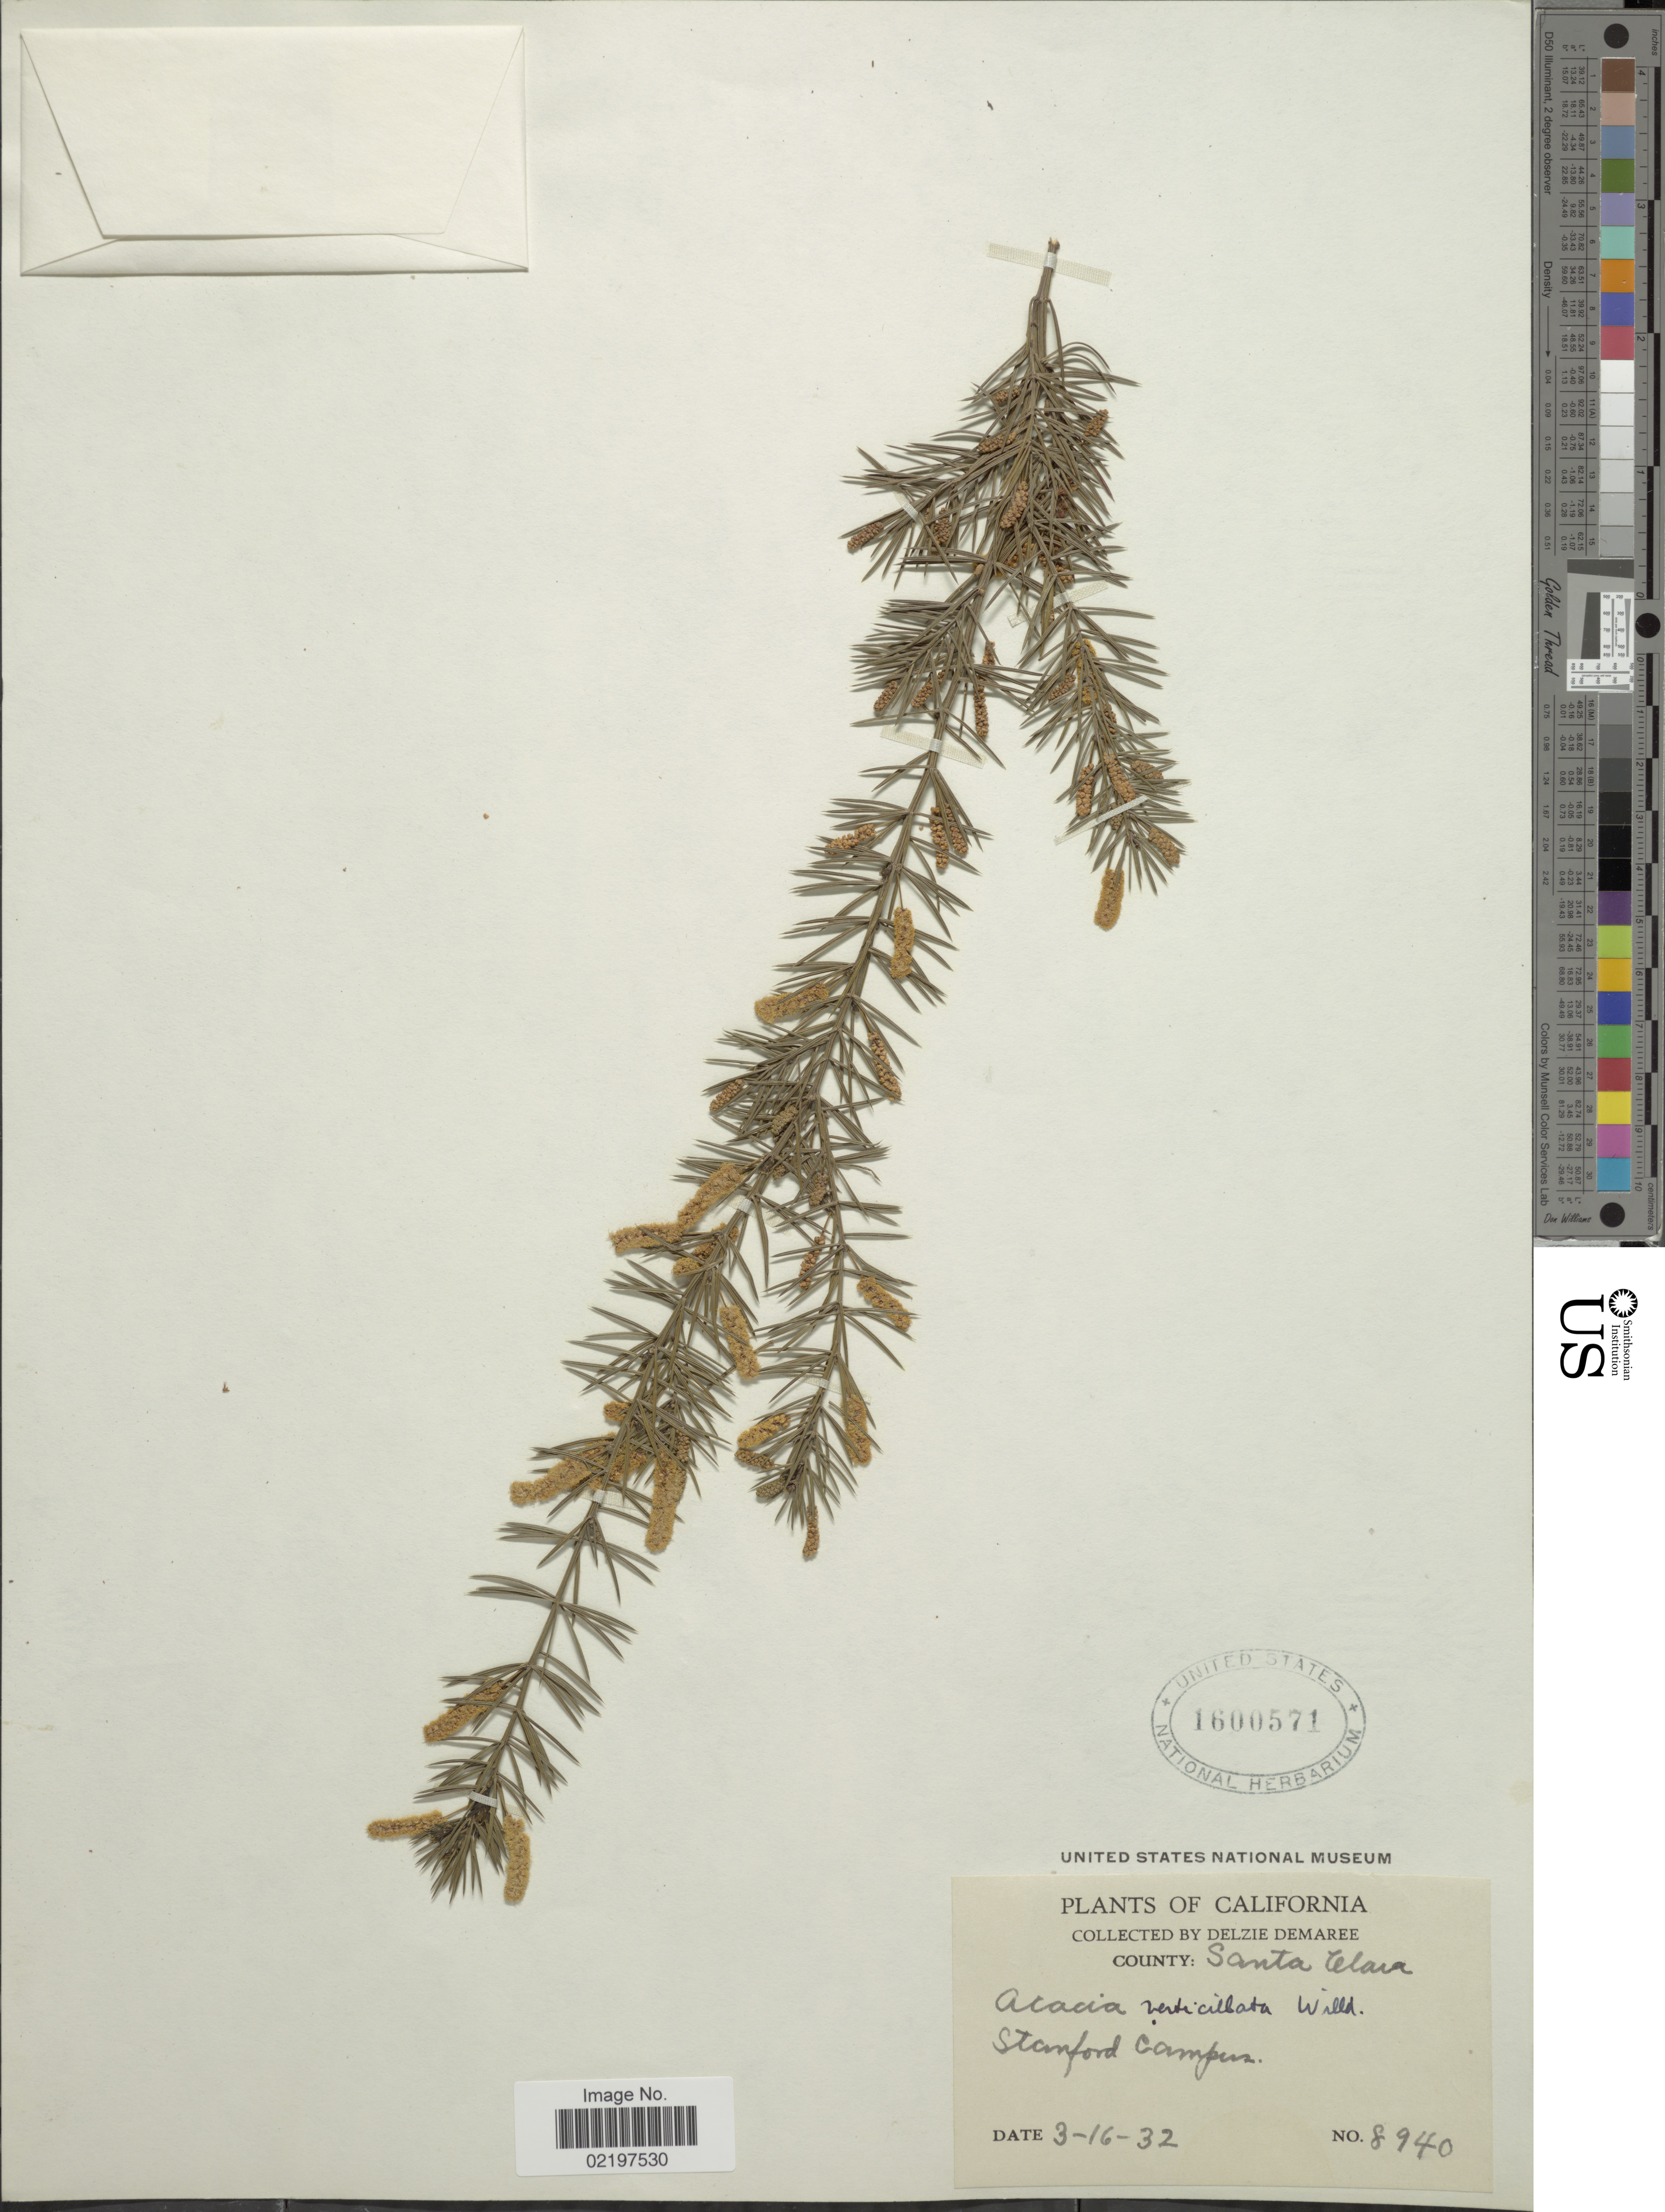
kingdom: Plantae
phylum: Tracheophyta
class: Magnoliopsida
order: Fabales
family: Fabaceae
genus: Acacia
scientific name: Acacia verticillata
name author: (L'Hér.) Willd.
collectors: D. Demaree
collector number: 8940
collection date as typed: Transcribed d/m/y: 16/3/32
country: United States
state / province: California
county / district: Santa Clara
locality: County: Santa Clara, Stanford Campus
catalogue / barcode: US 1600571